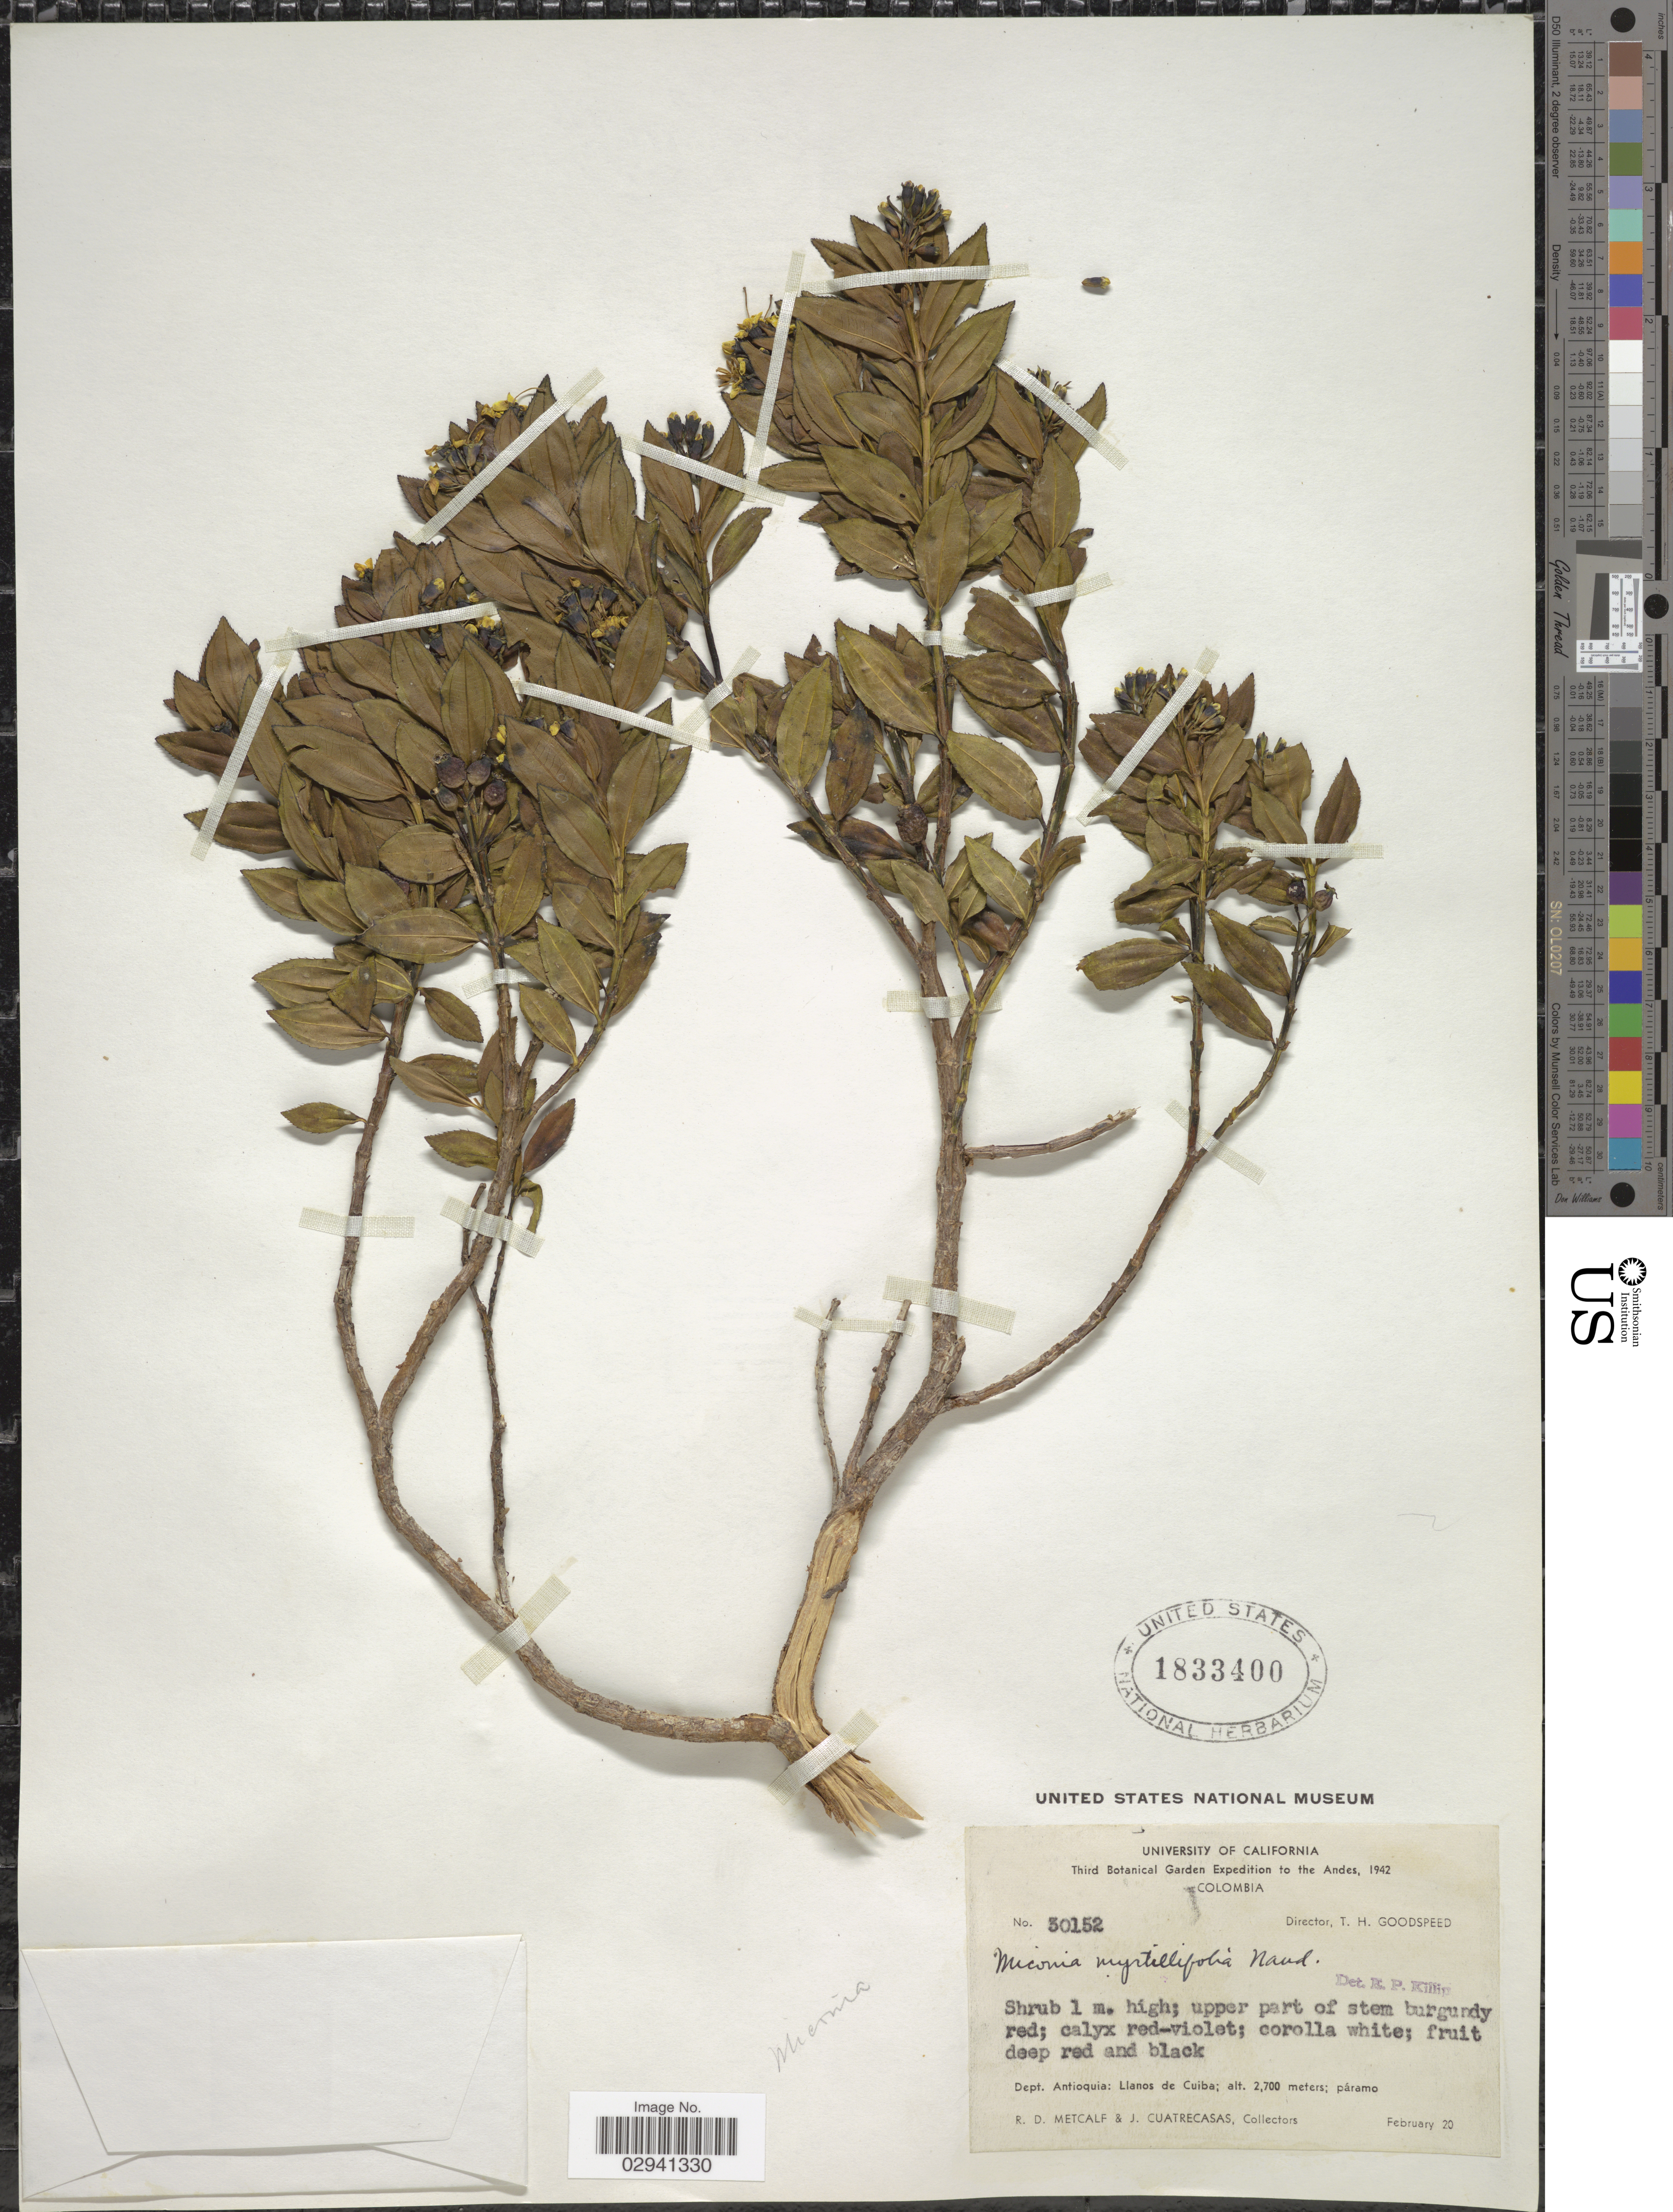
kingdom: Plantae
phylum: Tracheophyta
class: Magnoliopsida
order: Myrtales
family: Melastomataceae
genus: Miconia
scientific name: Miconia myrtillifolia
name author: Naudin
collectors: R. D. Metcalf & J. Cuatrecasas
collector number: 30152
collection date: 1942-02-20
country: Colombia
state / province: Antioquia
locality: Andes. Dept. Antioquia: Llanos de Cuiba.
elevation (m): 2700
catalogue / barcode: US 1833400